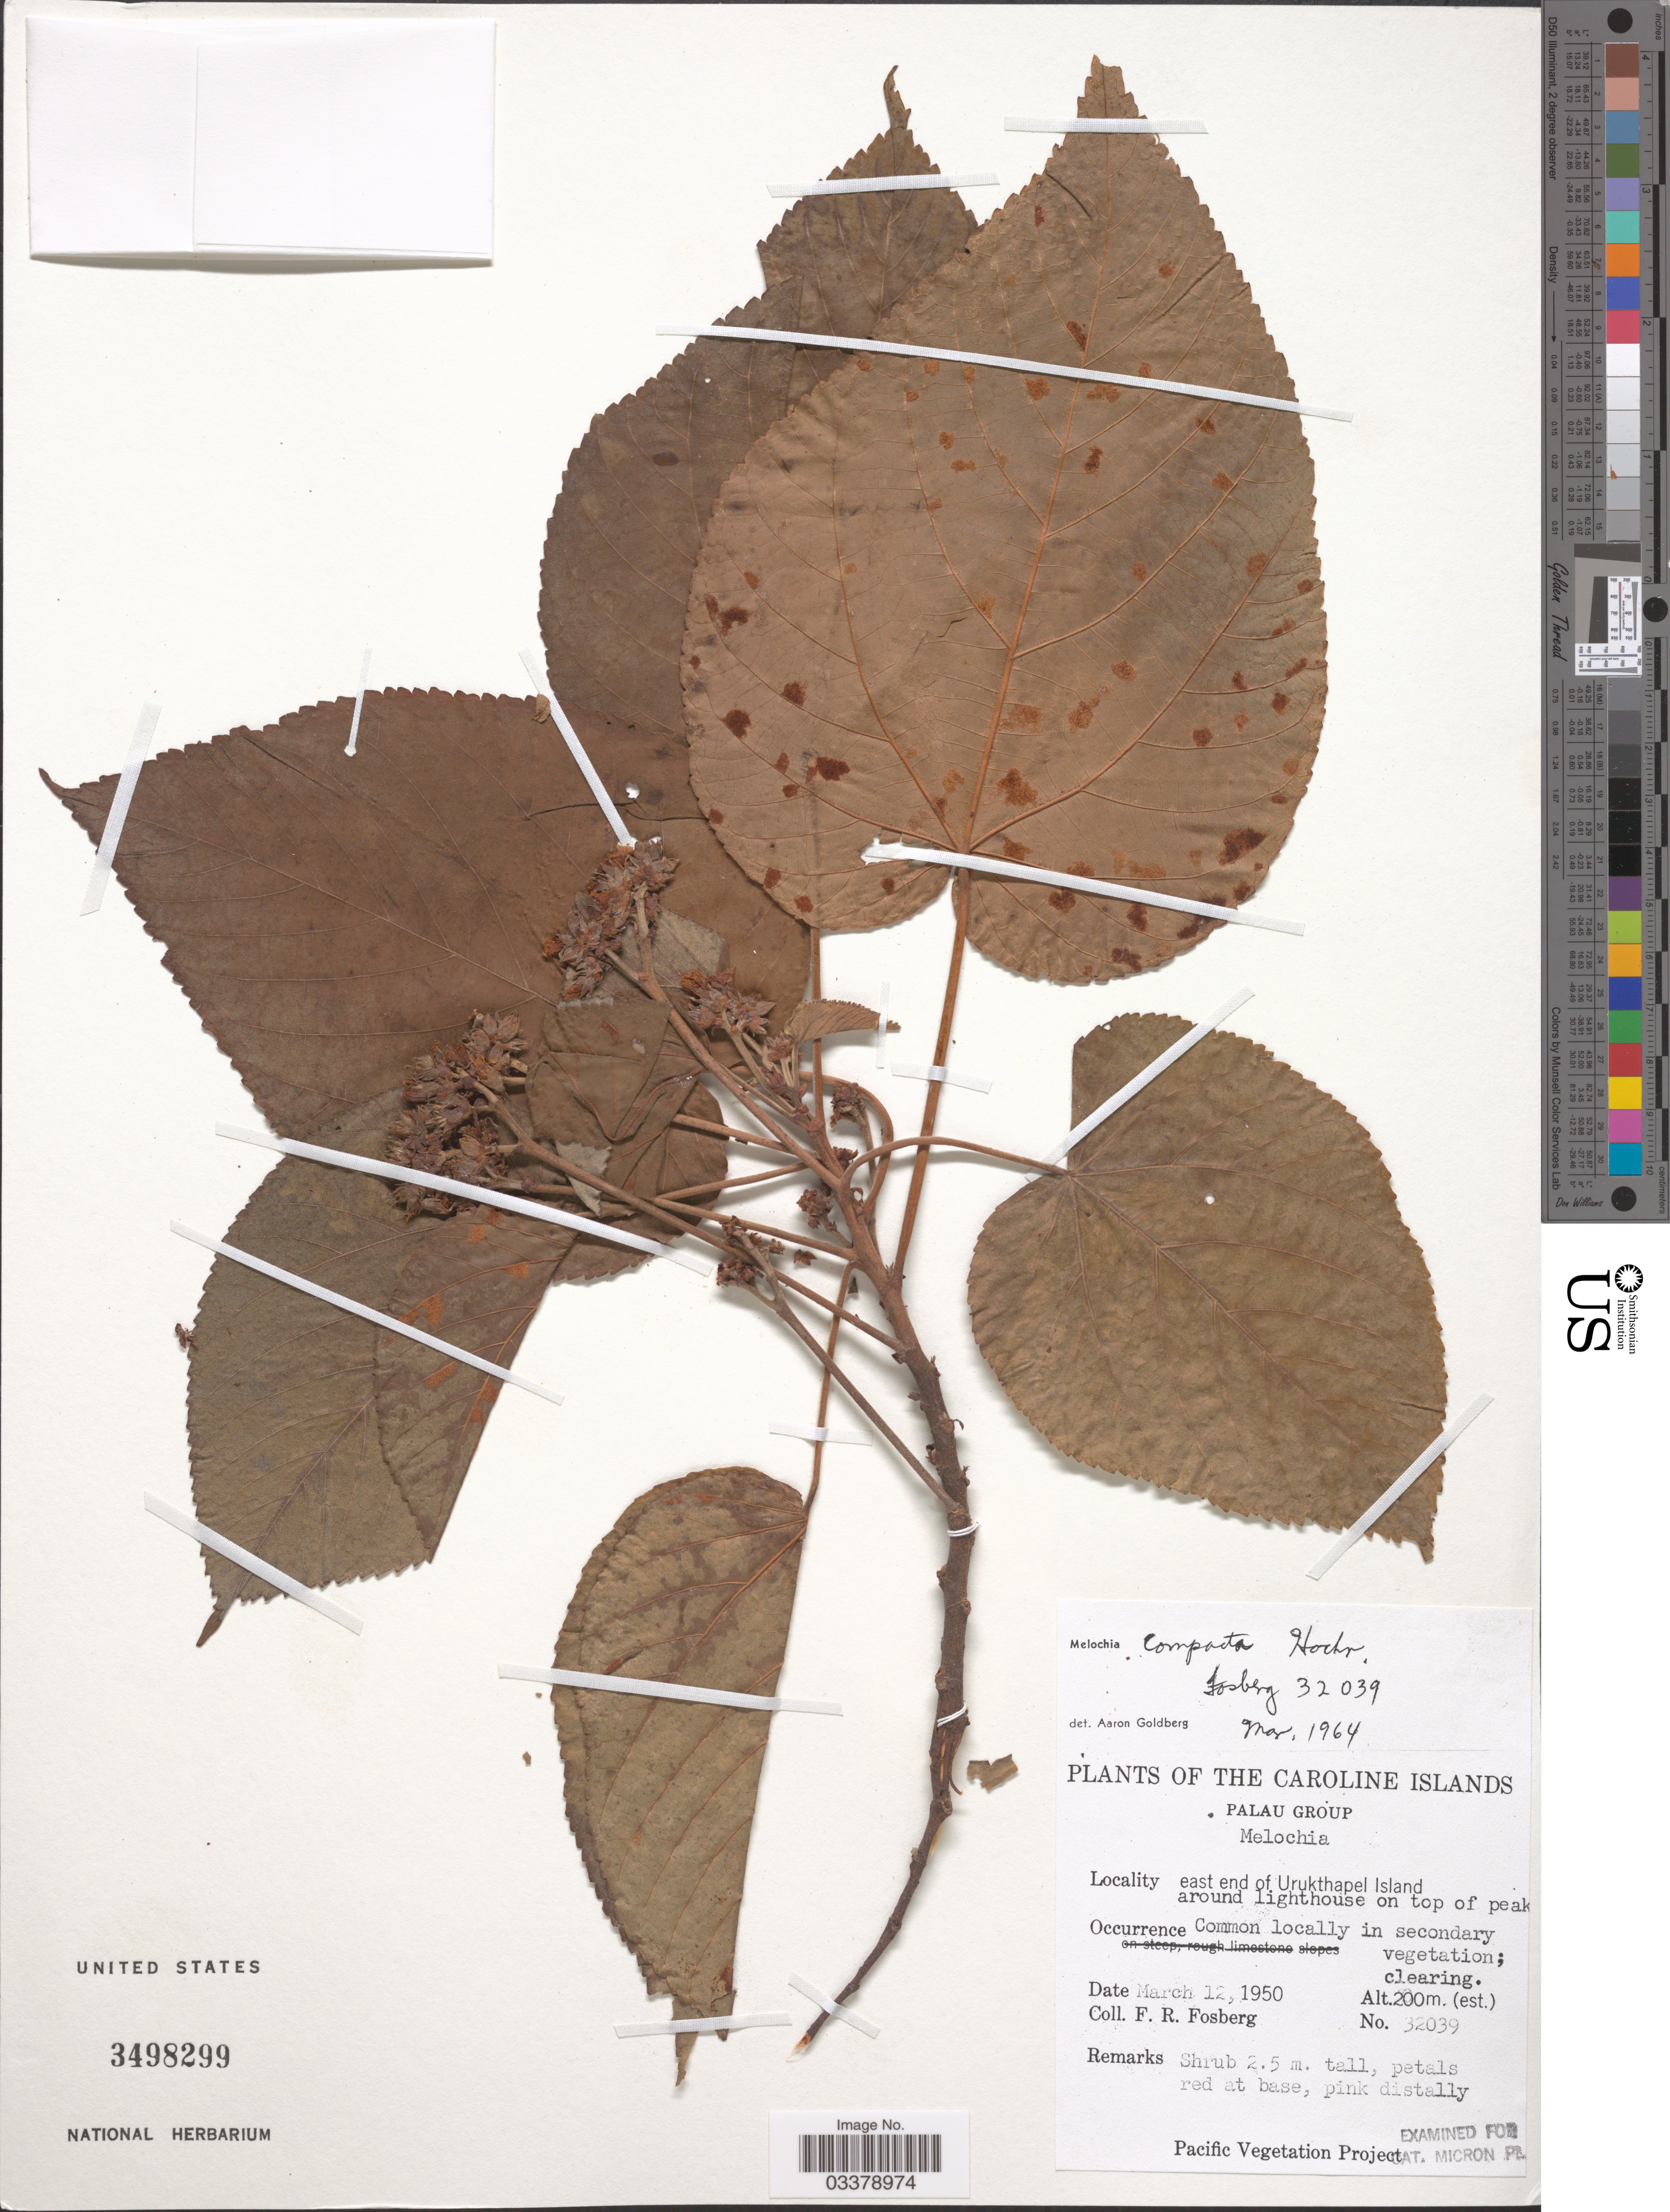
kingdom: Plantae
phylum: Tracheophyta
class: Magnoliopsida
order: Malvales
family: Malvaceae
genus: Melochia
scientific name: Melochia compacta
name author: Hochr.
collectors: F. R. Fosberg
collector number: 32039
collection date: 1950-03-12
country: Palau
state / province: Koror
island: Ngeruktabel [Urukthapel]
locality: The Caroline Islands, Palau Group, east end of Urukthapel Island around lighthouse on top of peak.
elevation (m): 200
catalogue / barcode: US 3498299